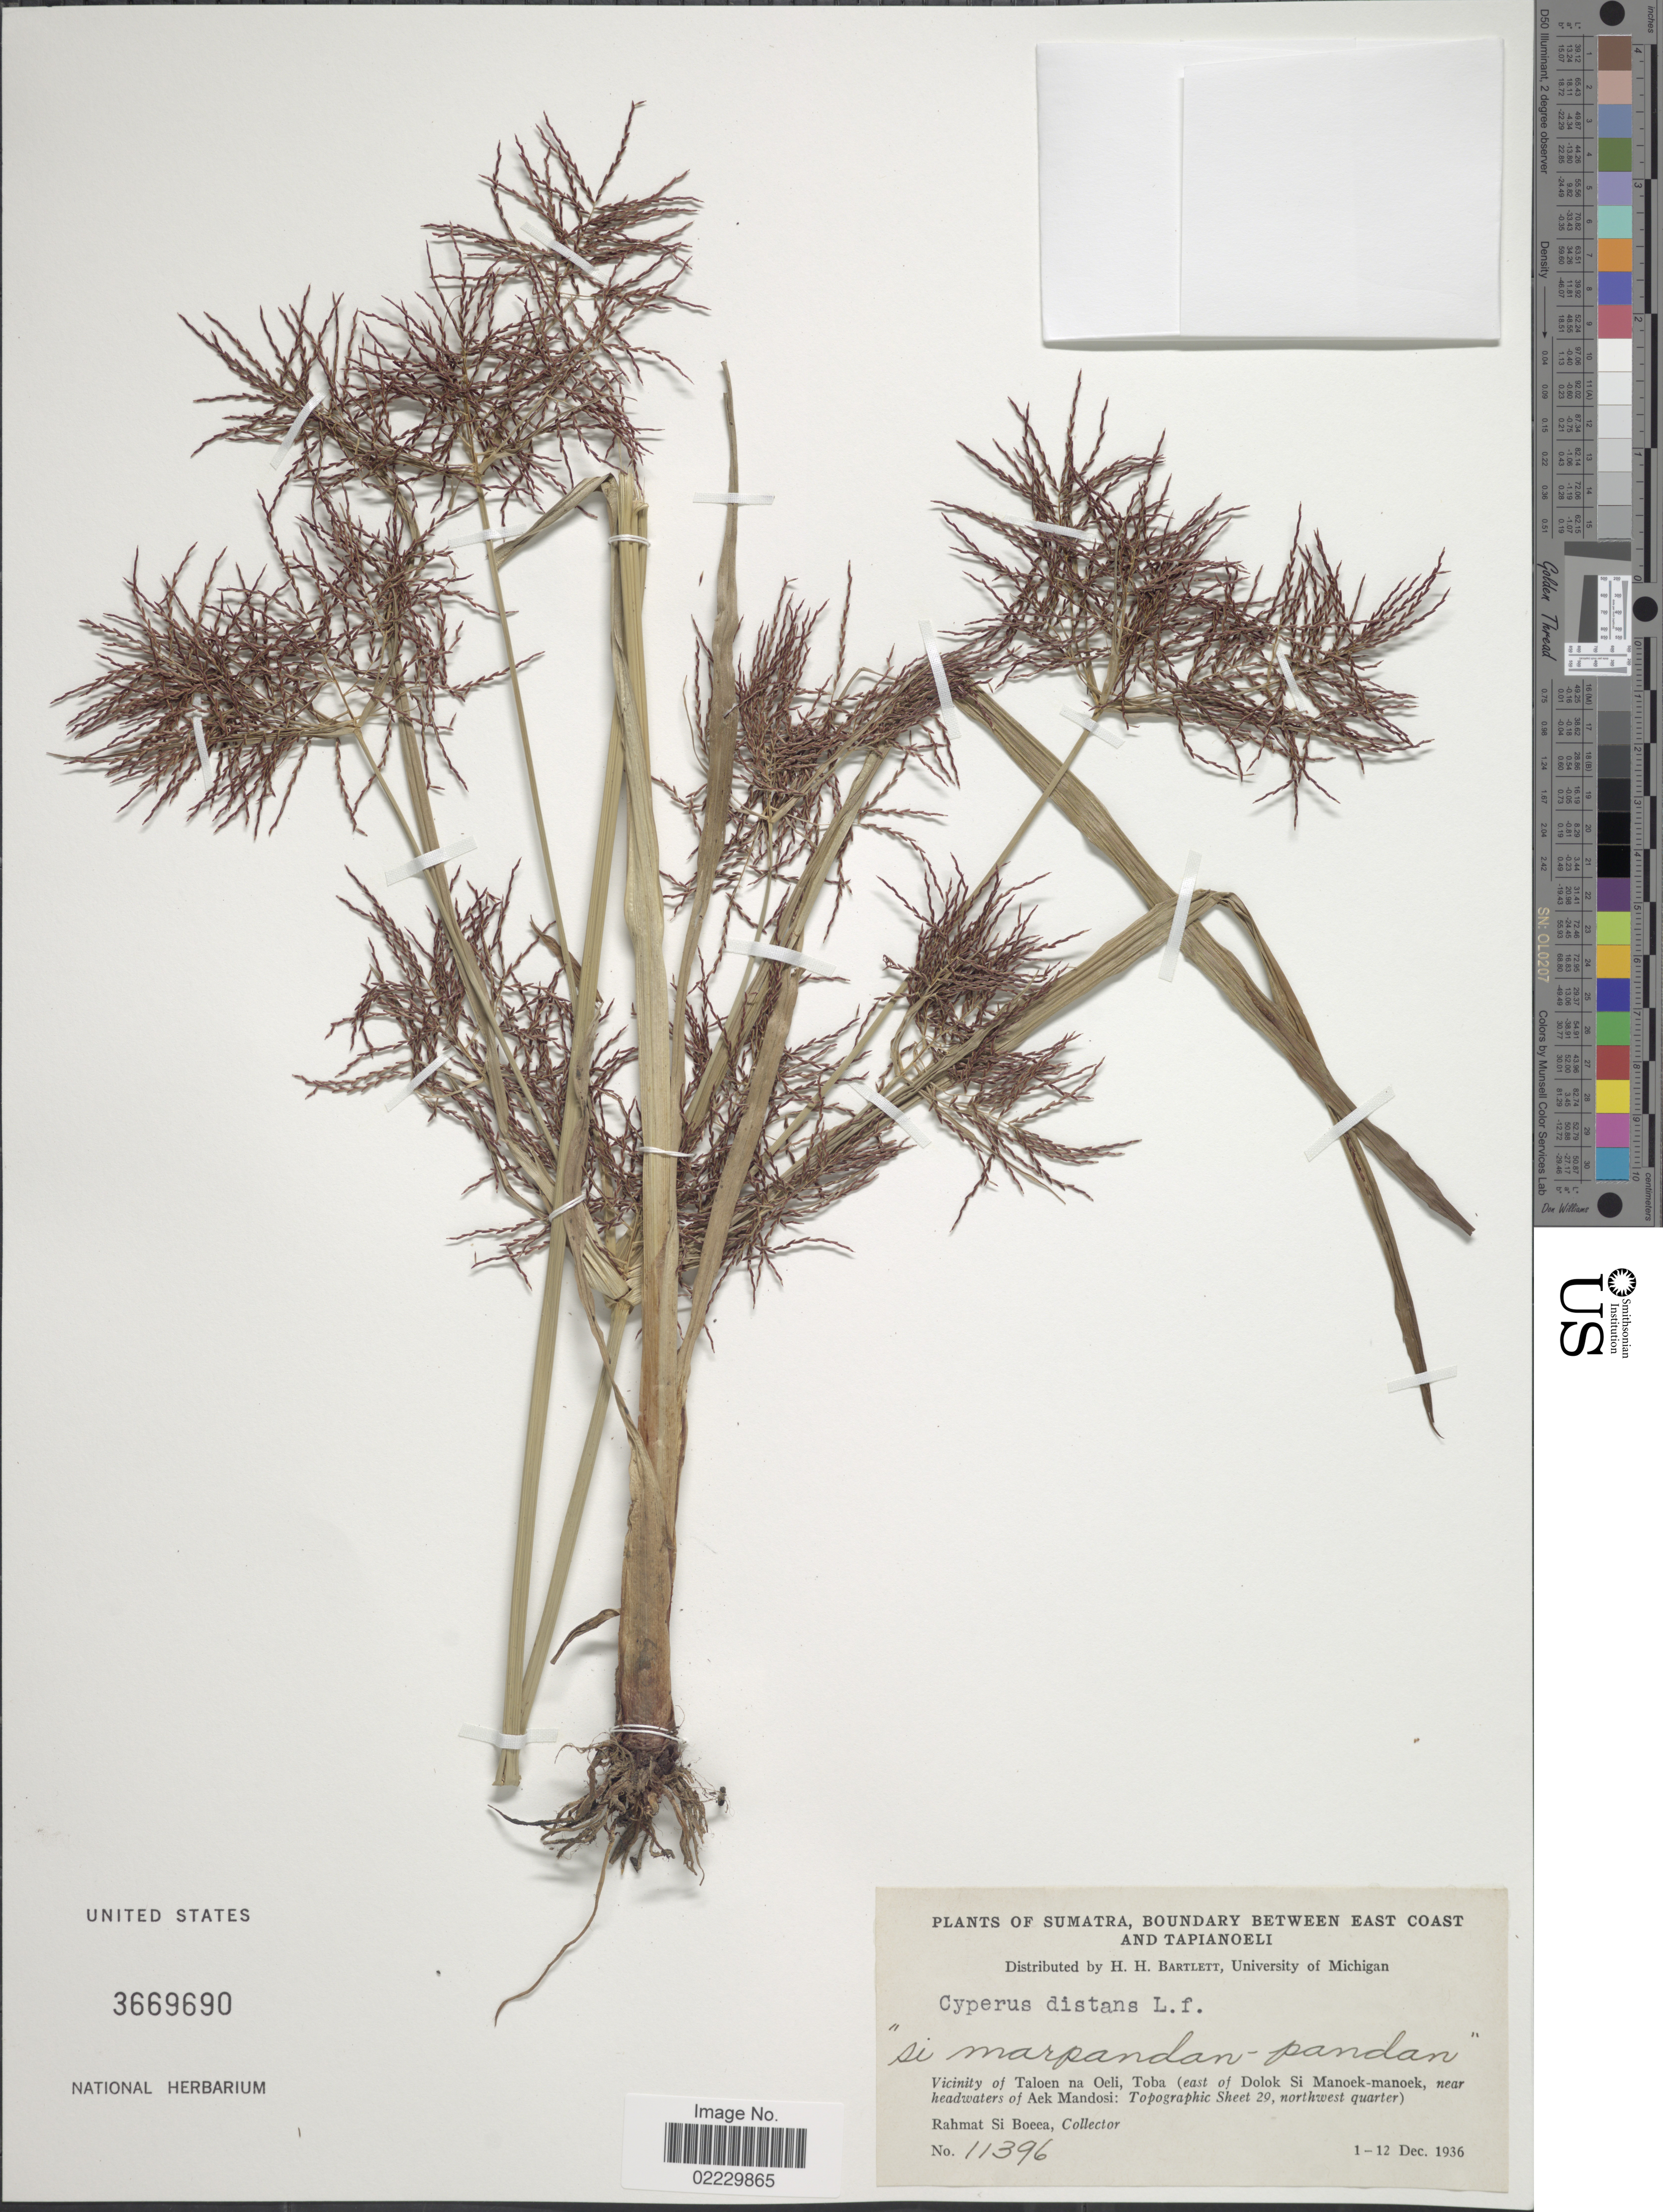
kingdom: Plantae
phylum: Tracheophyta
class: Liliopsida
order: Poales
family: Cyperaceae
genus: Cyperus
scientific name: Cyperus distans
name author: L. f.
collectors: Rahmat Si Boeea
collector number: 11396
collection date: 1936-12-01/1936-12-12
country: Indonesia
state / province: Sumatra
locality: Boundary between East Coast and Tapianoeli. Vicinity of Taloen na Oelie, Toba (east of Dolok Si Manoek- manoek, near headwaters of Aek Mandosi: Topographic Sheet 29, northwest quarter)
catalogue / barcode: US 3669690